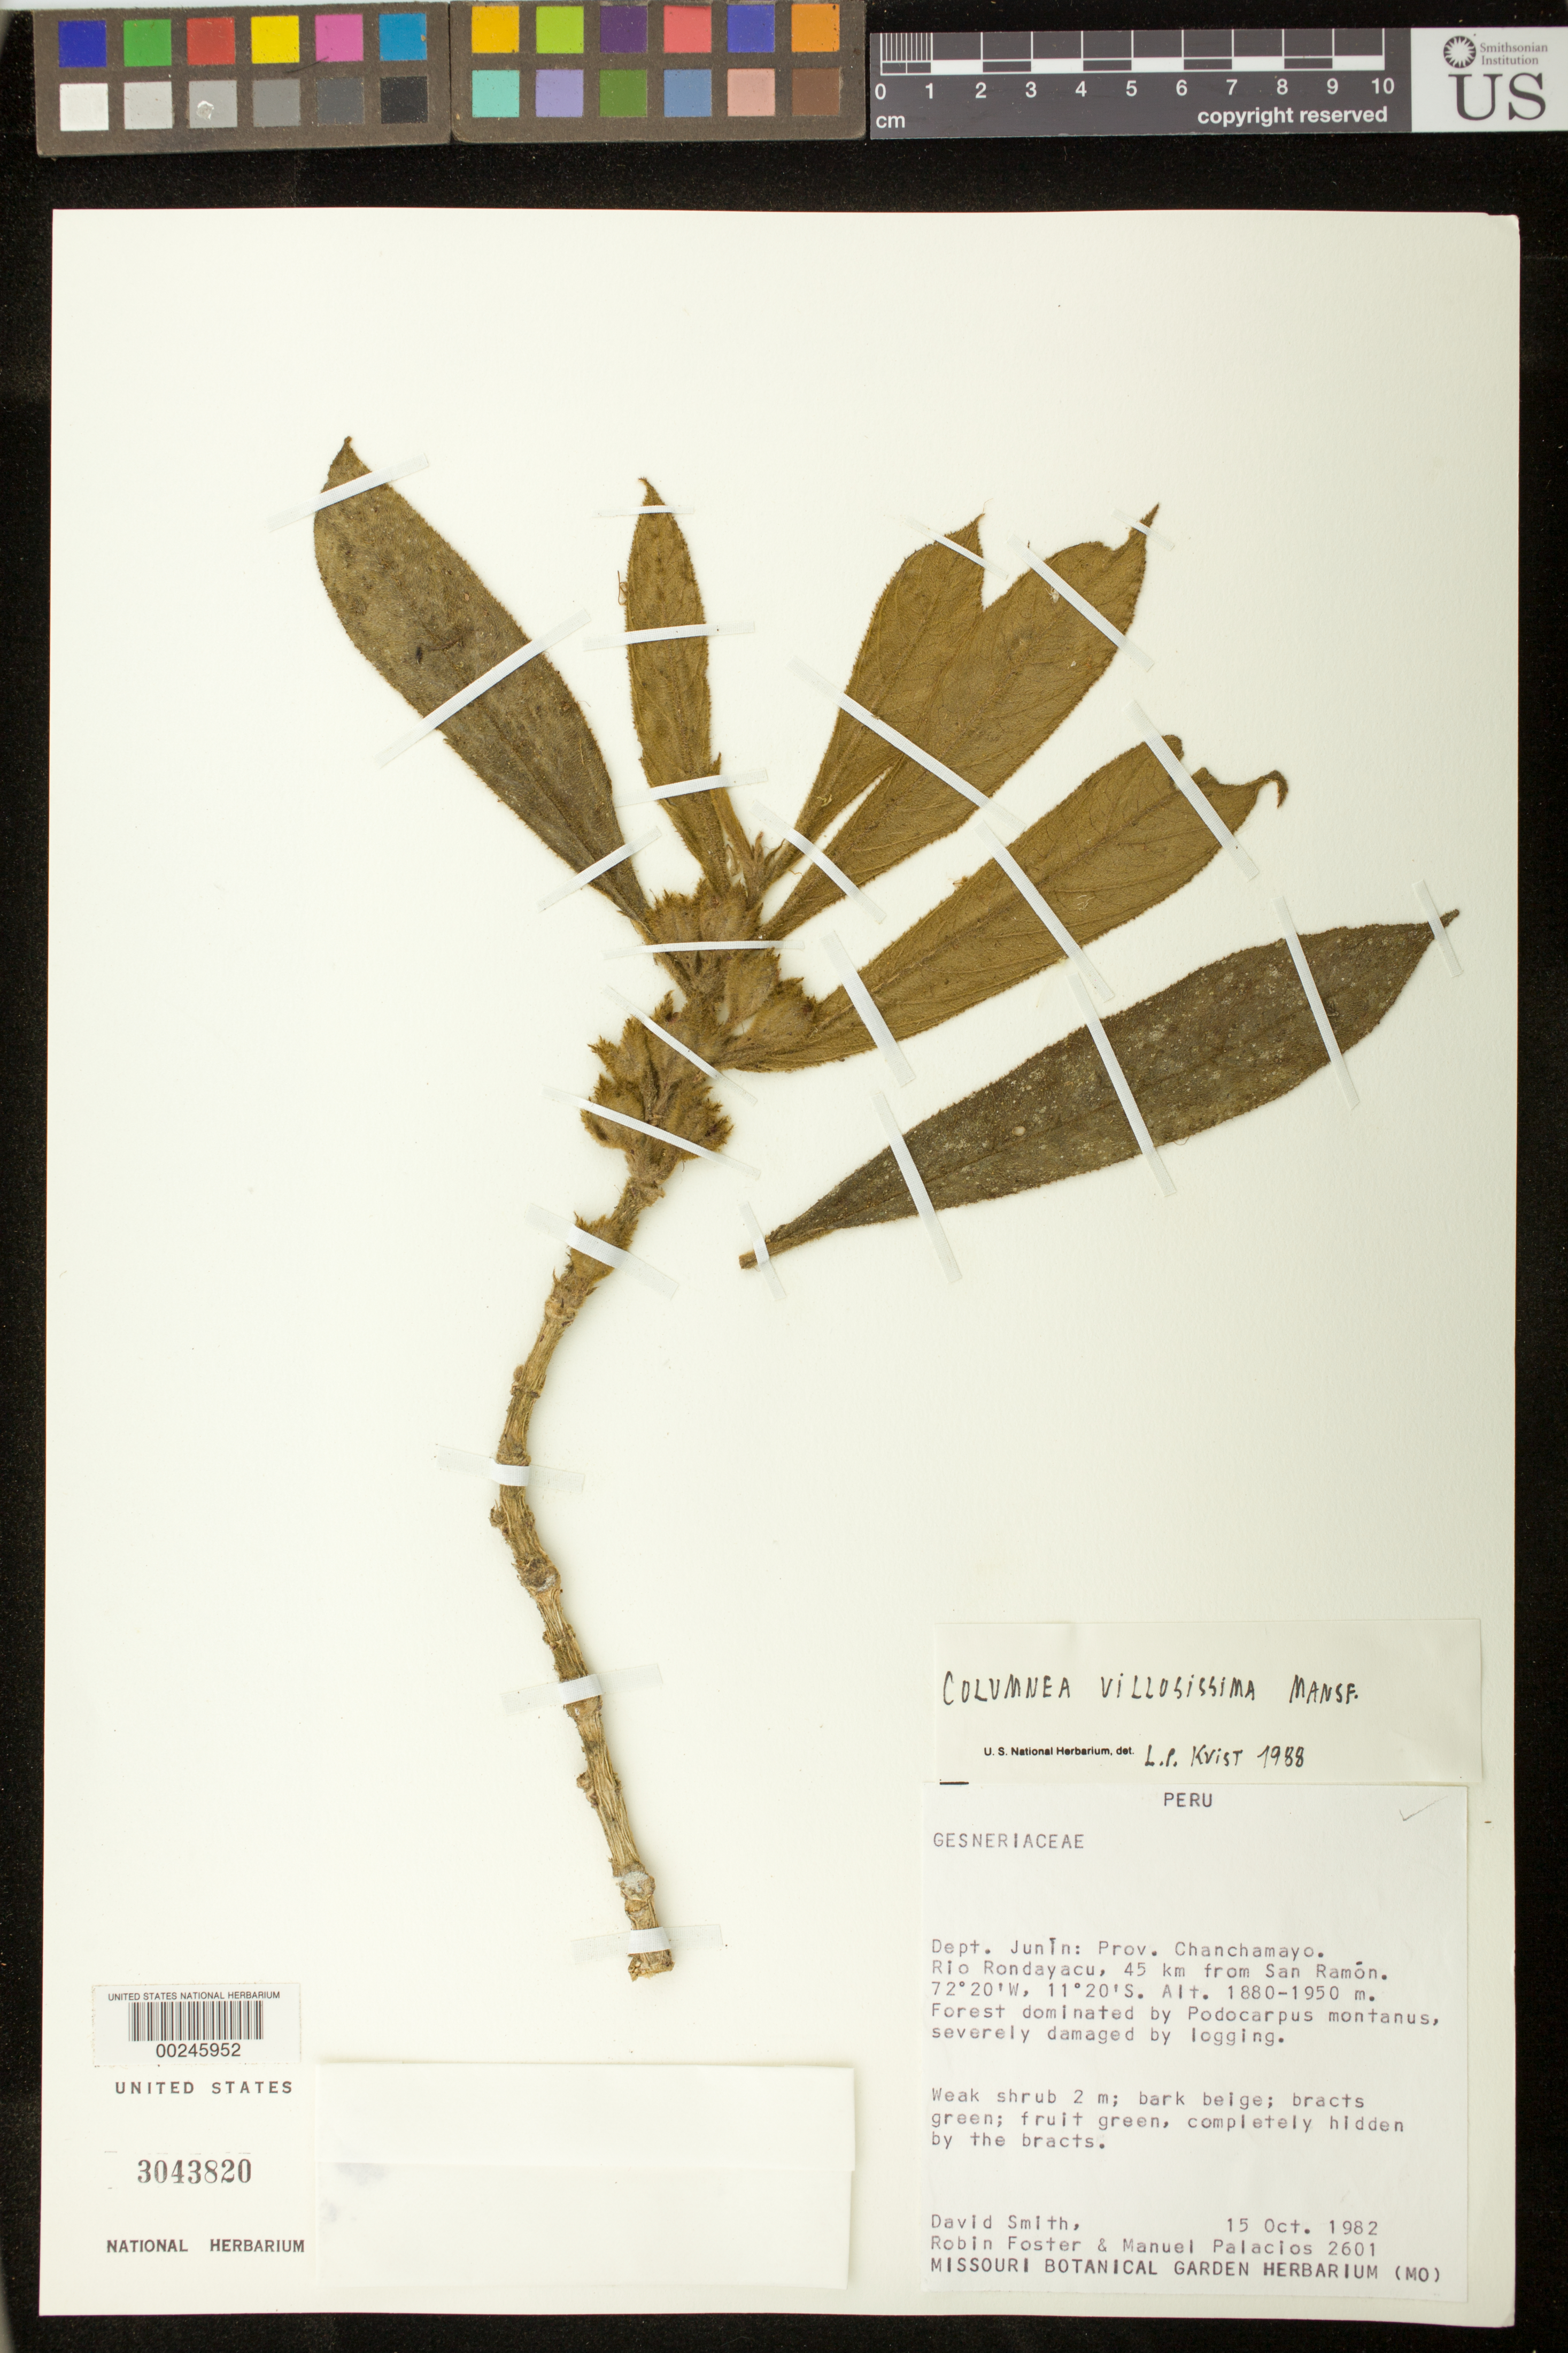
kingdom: Plantae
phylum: Tracheophyta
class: Magnoliopsida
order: Lamiales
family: Gesneriaceae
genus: Columnea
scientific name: Columnea villosissima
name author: Mansf.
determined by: Clark, J. L., (SEL), The Marie Selby Botanical Garden (UNITED STATES)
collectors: D. Smith, R. Foster & M. Palacios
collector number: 2601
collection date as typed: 15 Oct 1982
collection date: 1982-10-15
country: Peru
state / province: Junín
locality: Prov. Chanchamayo; Rio Rondayacu, 45 km from San Ramon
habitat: Forest dominated by Podocarpus montanus, severely damaged by logging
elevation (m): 1880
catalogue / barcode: US 3043820